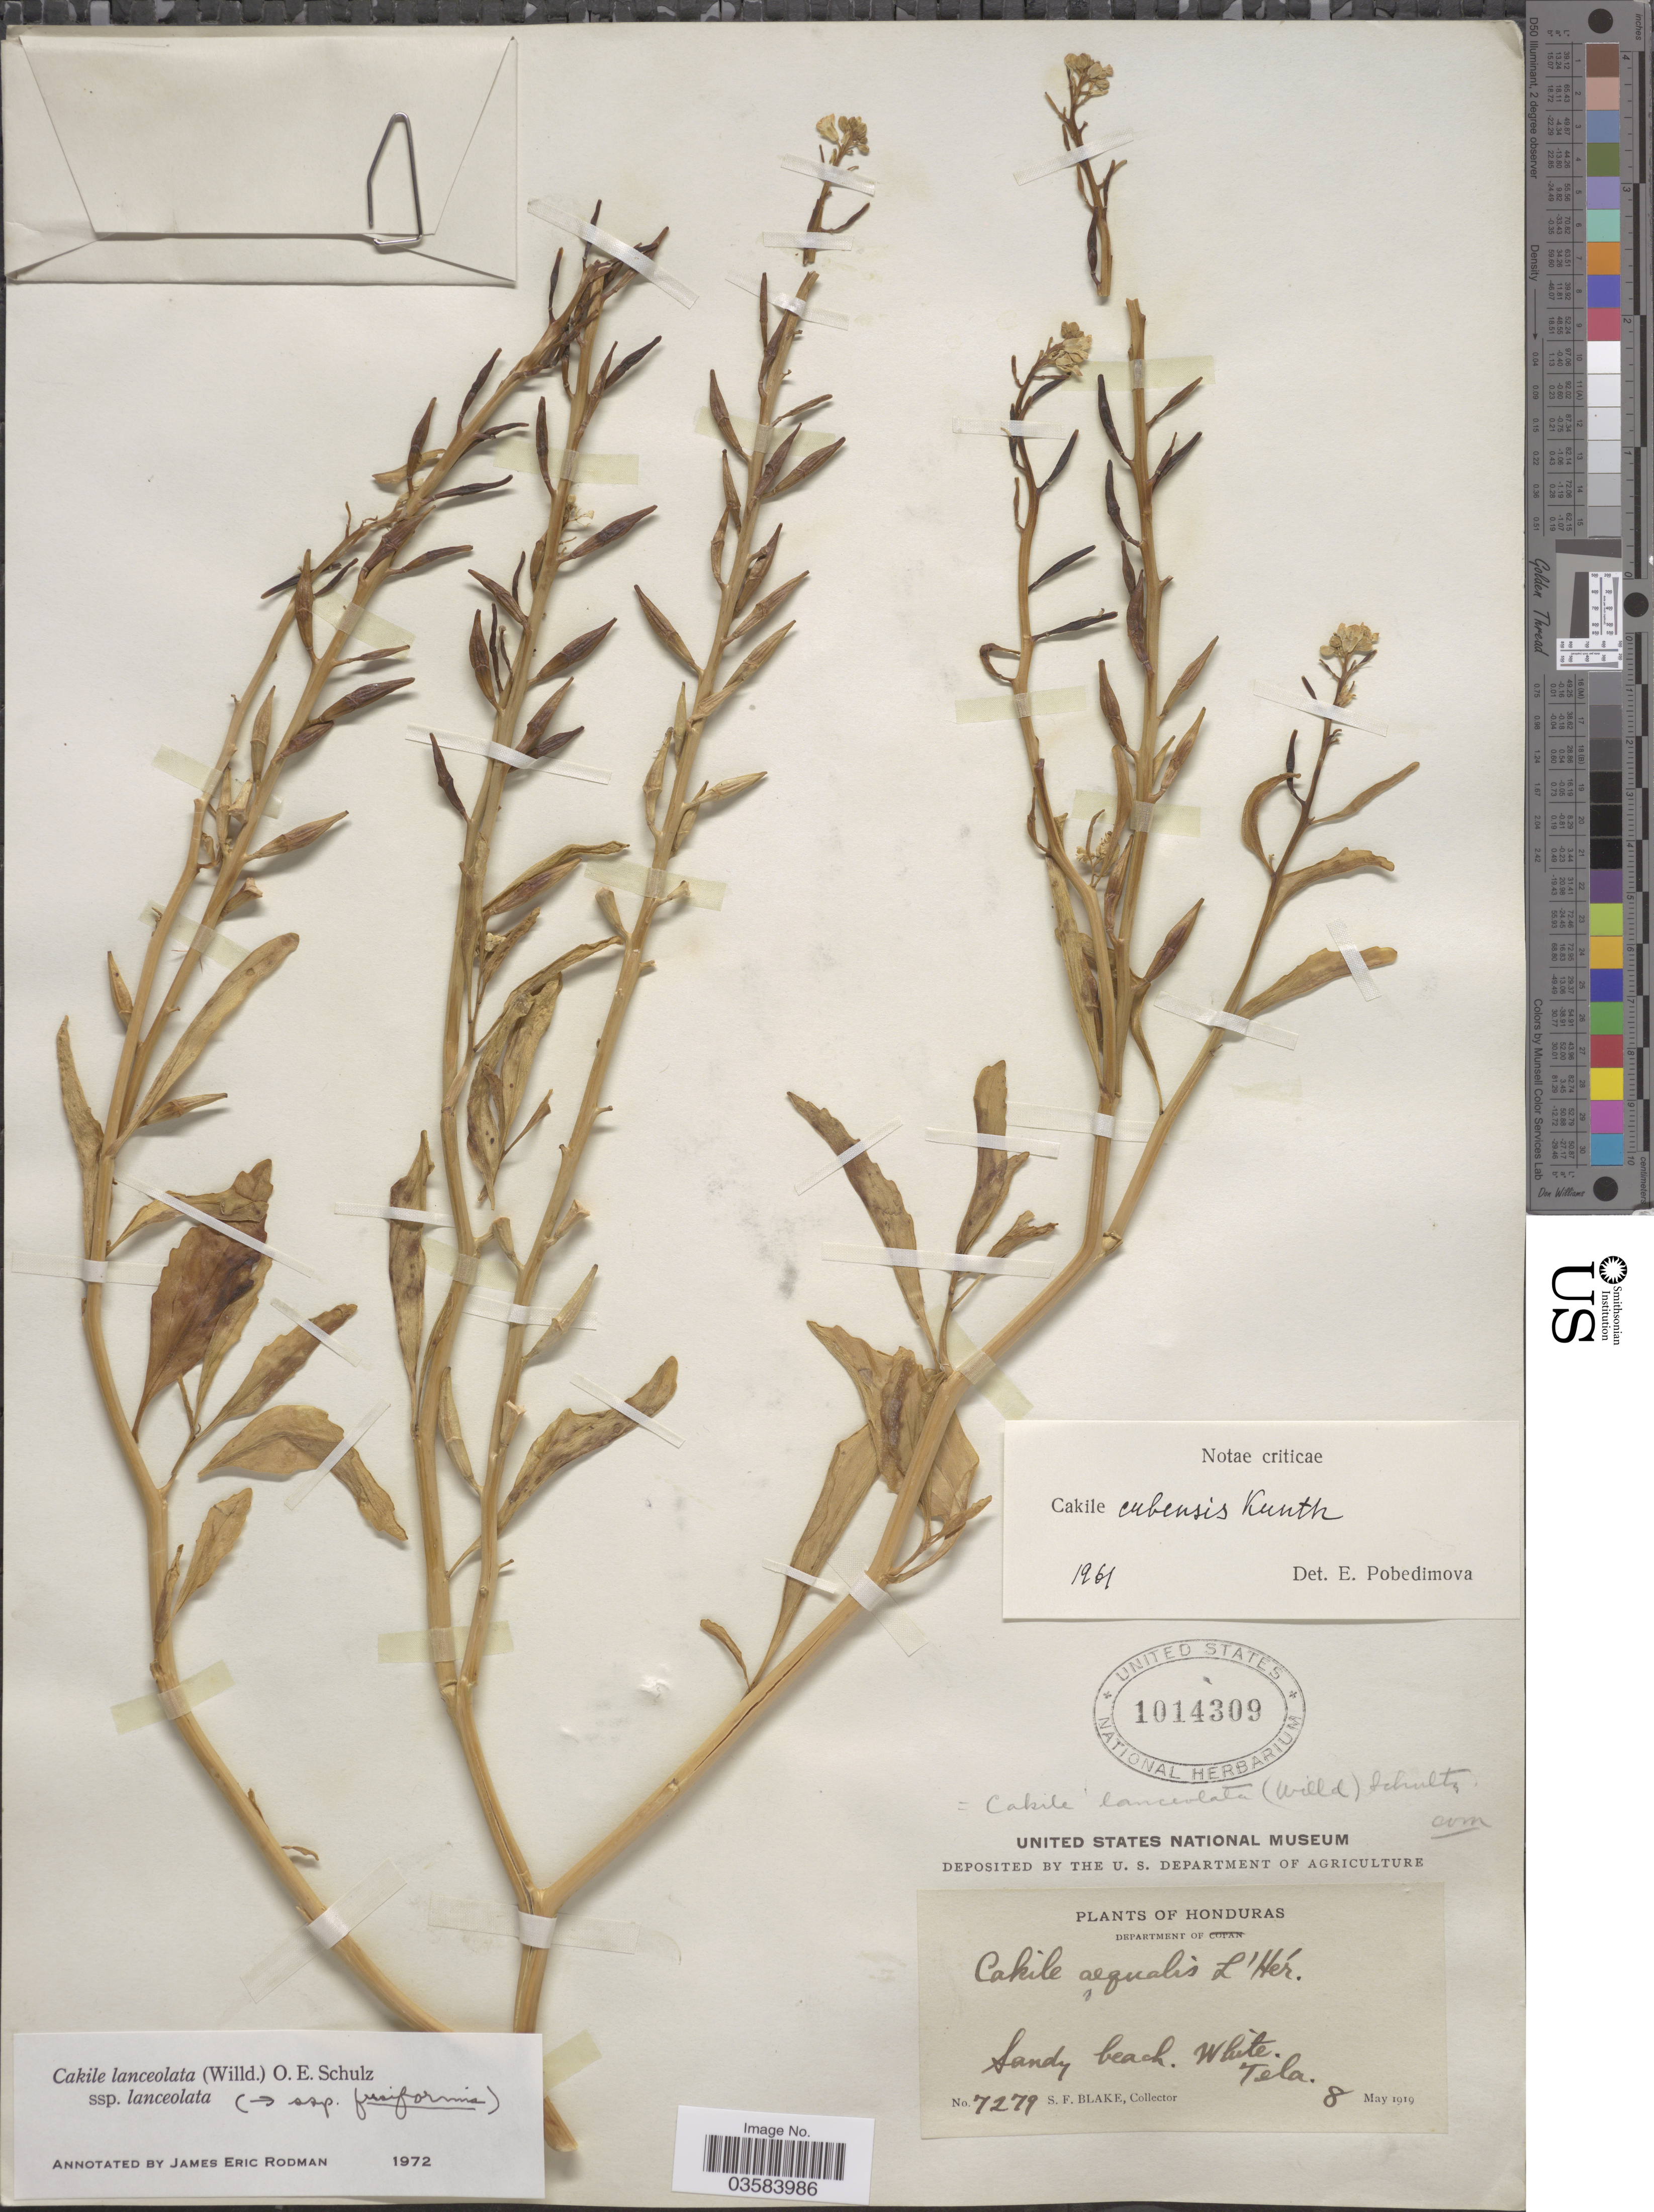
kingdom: Plantae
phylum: Tracheophyta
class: Magnoliopsida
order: Brassicales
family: Brassicaceae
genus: Cakile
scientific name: Cakile lanceolata subsp. lanceolata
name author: (Willd.) O.E. Schulz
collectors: S. Blake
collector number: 7279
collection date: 1919-05-08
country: Honduras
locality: Tela.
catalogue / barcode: US 1014309